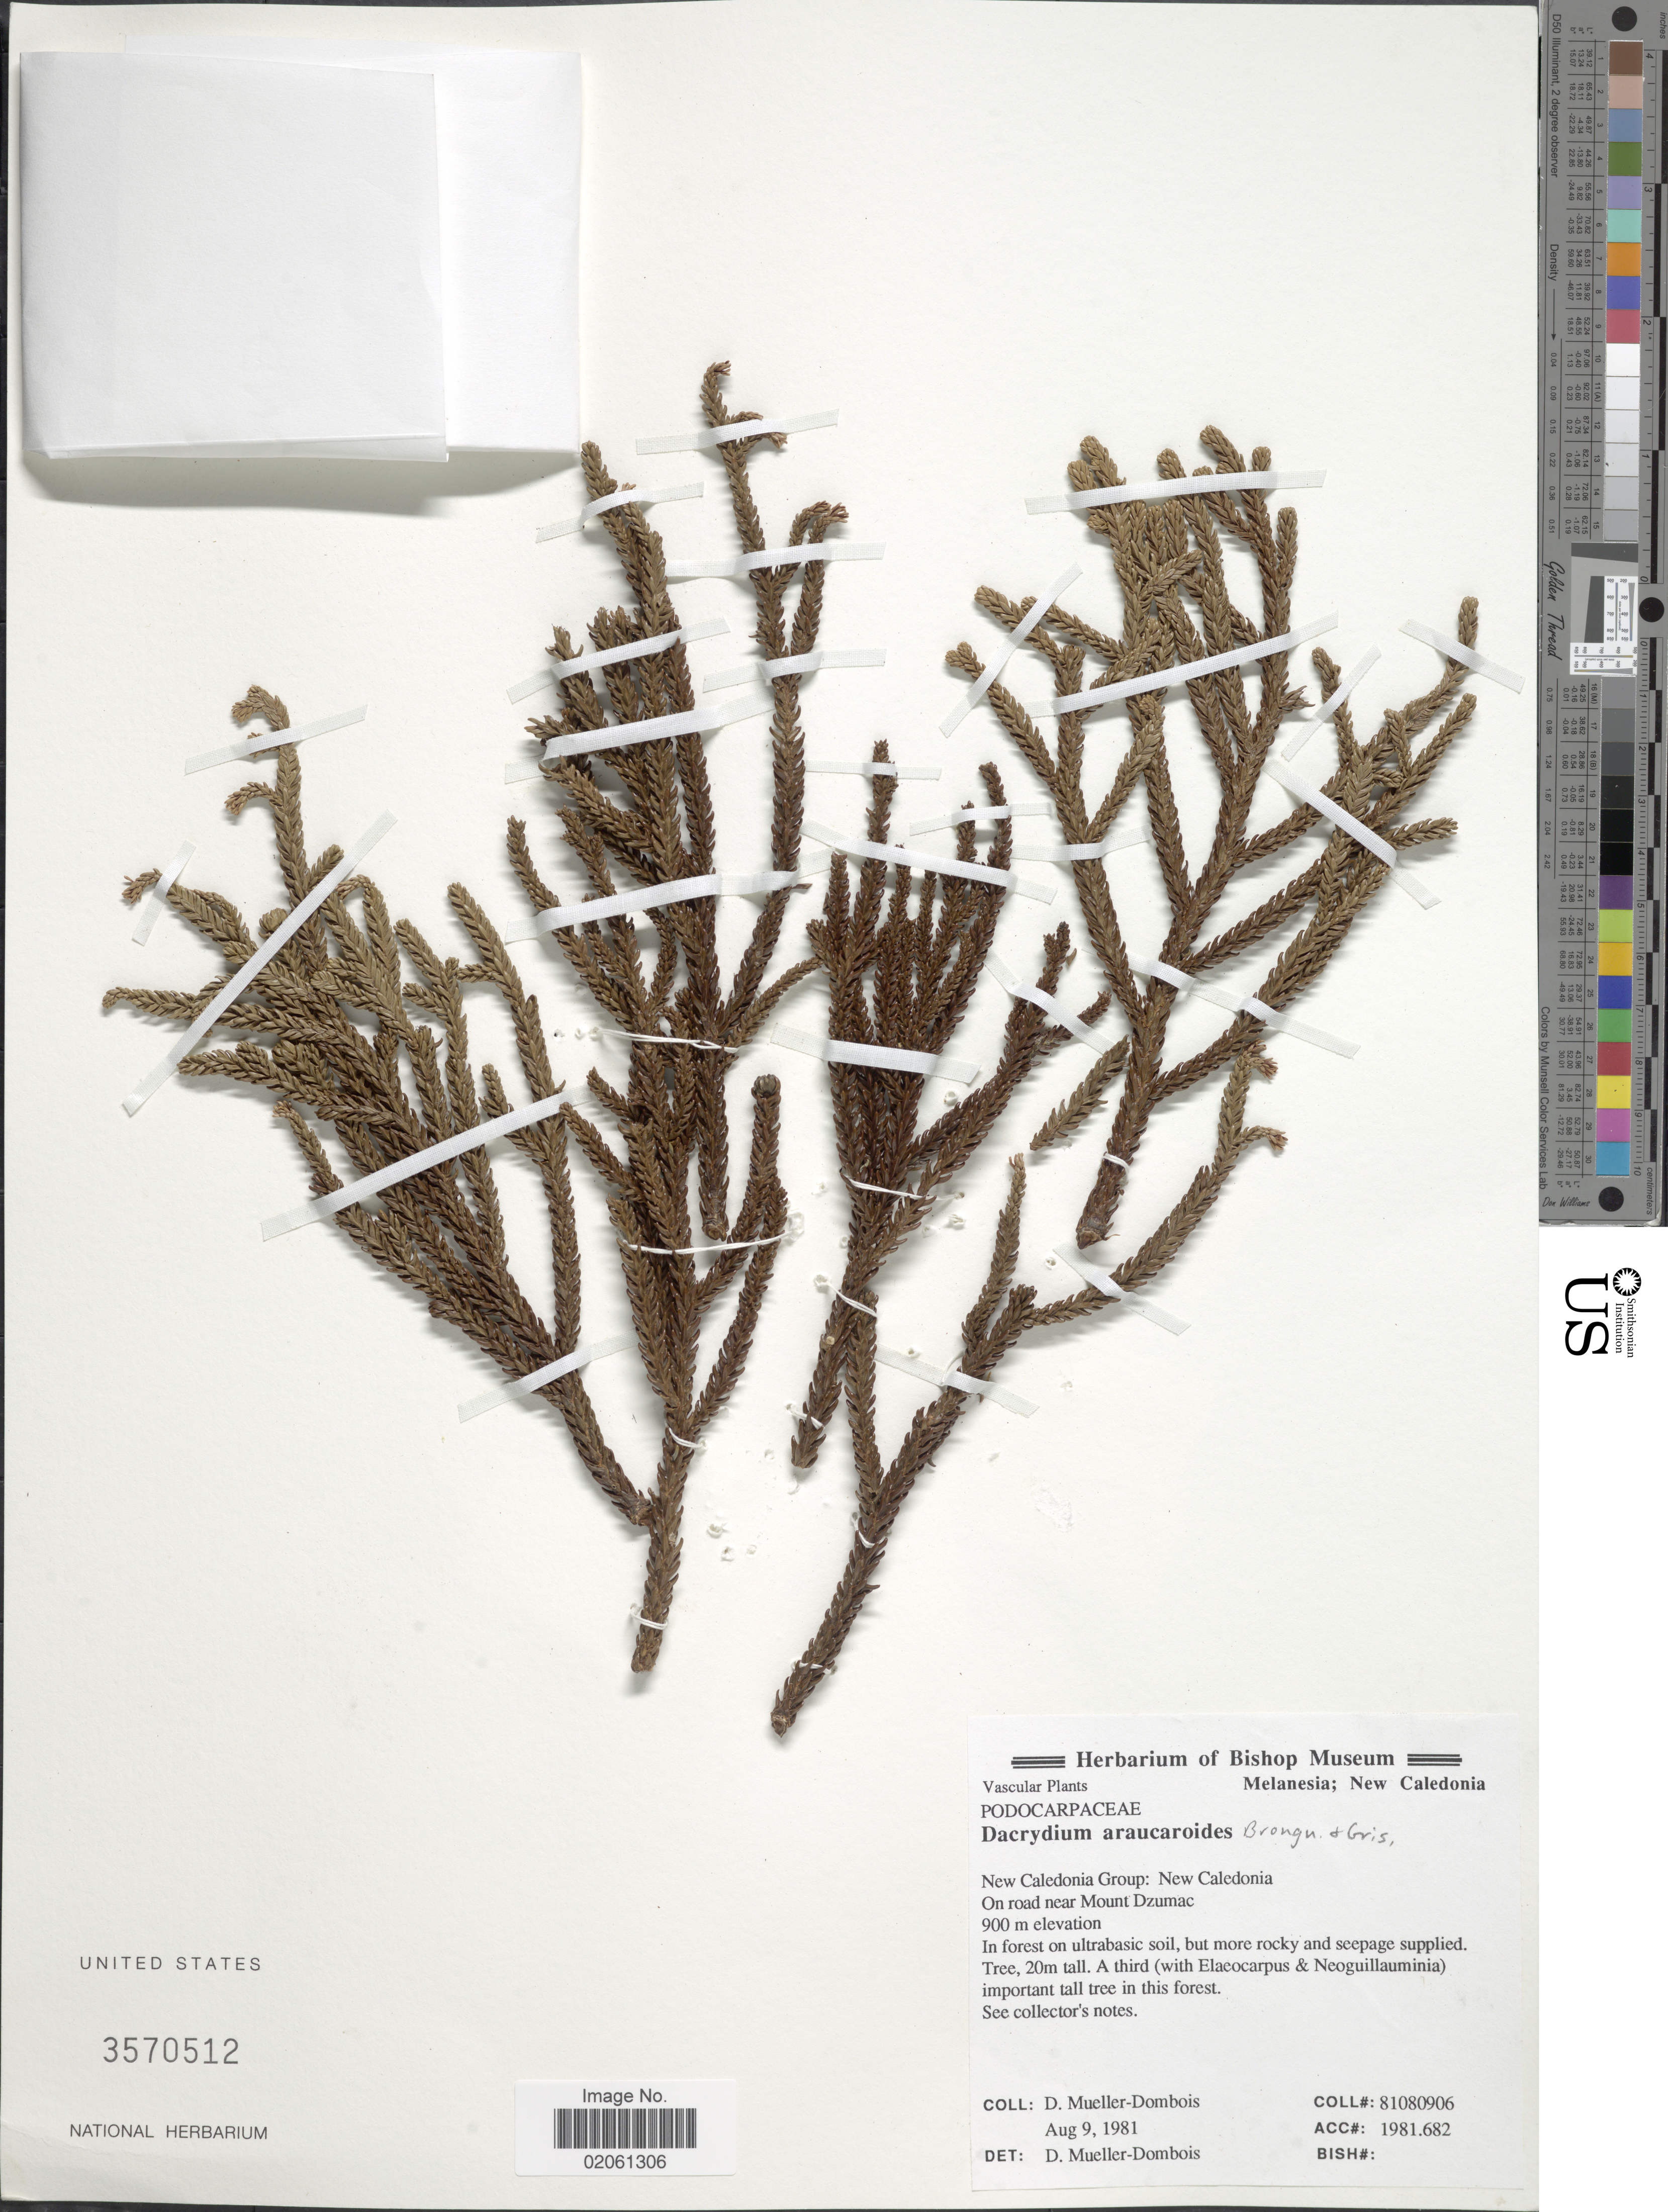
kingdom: Plantae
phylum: Tracheophyta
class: Pinopsida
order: Pinales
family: Podocarpaceae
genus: Dacrydium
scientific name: Dacrydium araucarioides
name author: Brongn. & Gris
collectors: D. Mueller-Dombois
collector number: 81080906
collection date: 1981-08-09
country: New Caledonia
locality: New Caledonia Group. On road near Mount Dzumac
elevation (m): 900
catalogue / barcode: US 3570512